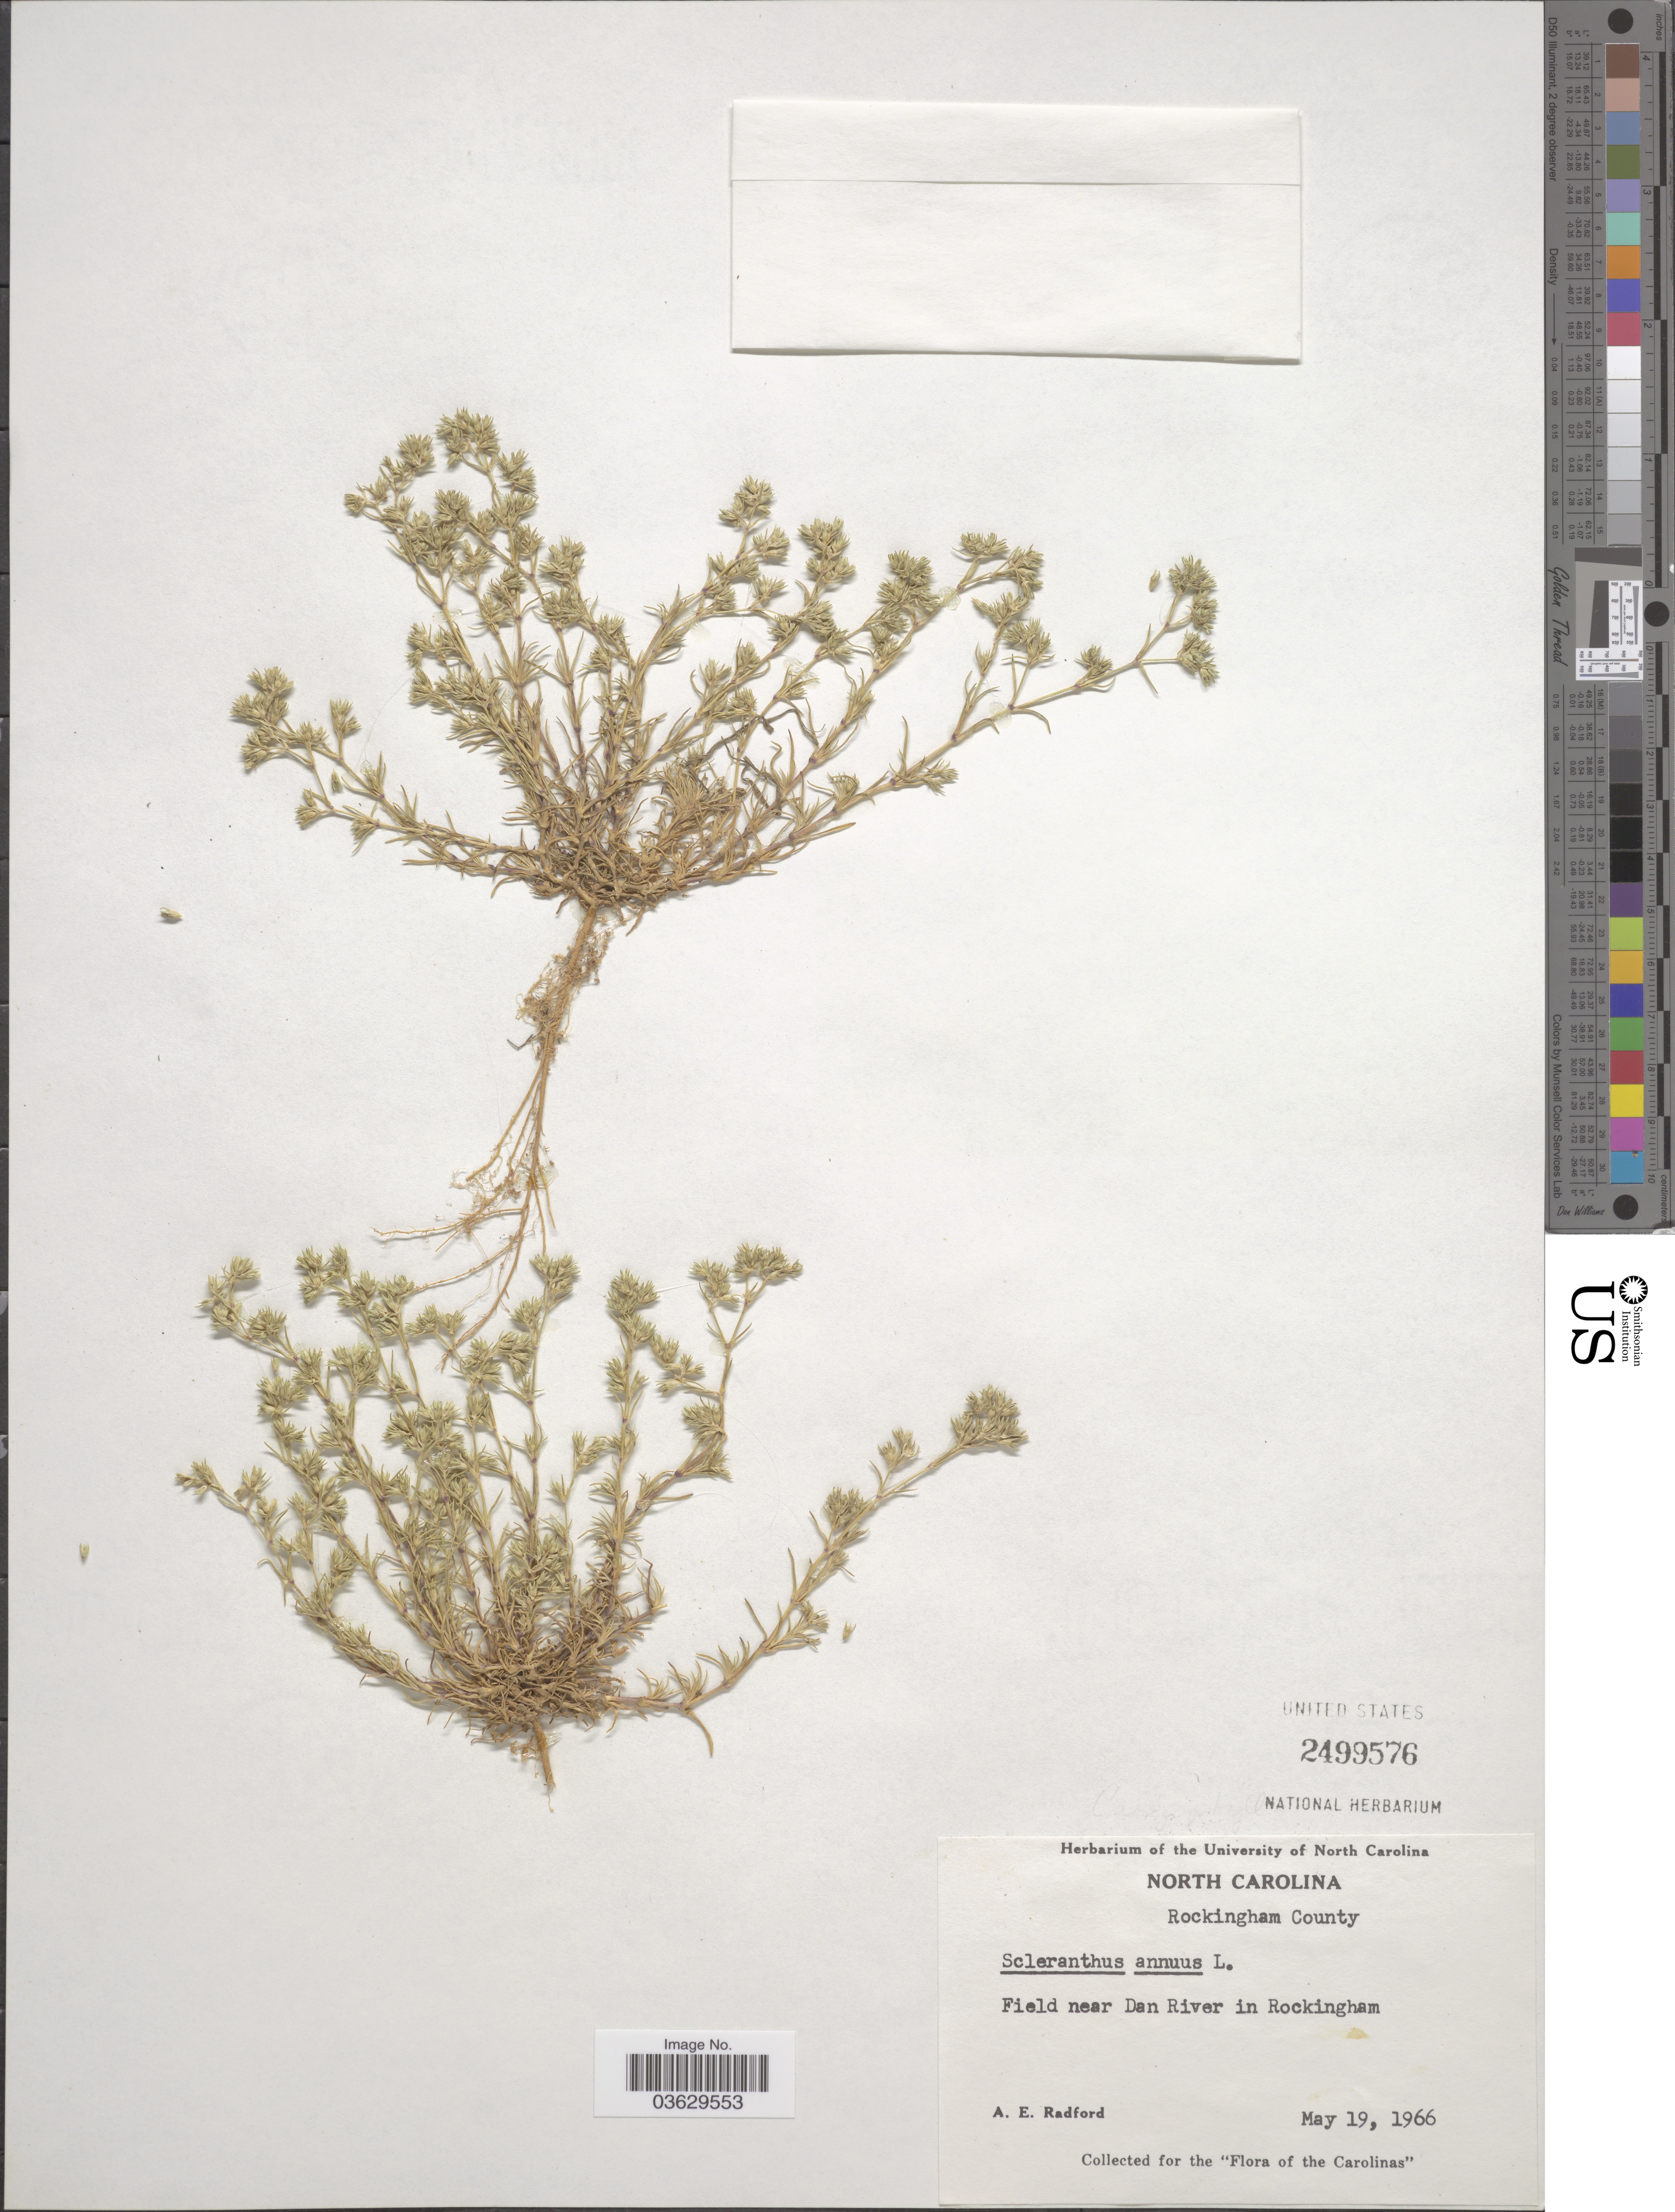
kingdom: Plantae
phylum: Tracheophyta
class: Magnoliopsida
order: Caryophyllales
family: Caryophyllaceae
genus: Scleranthus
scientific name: Scleranthus annuus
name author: L.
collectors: A. E. Radford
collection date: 1966-05-19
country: United States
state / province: North Carolina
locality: Rockingham County. Field near Dan River in Rockingham.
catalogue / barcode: US 2499576